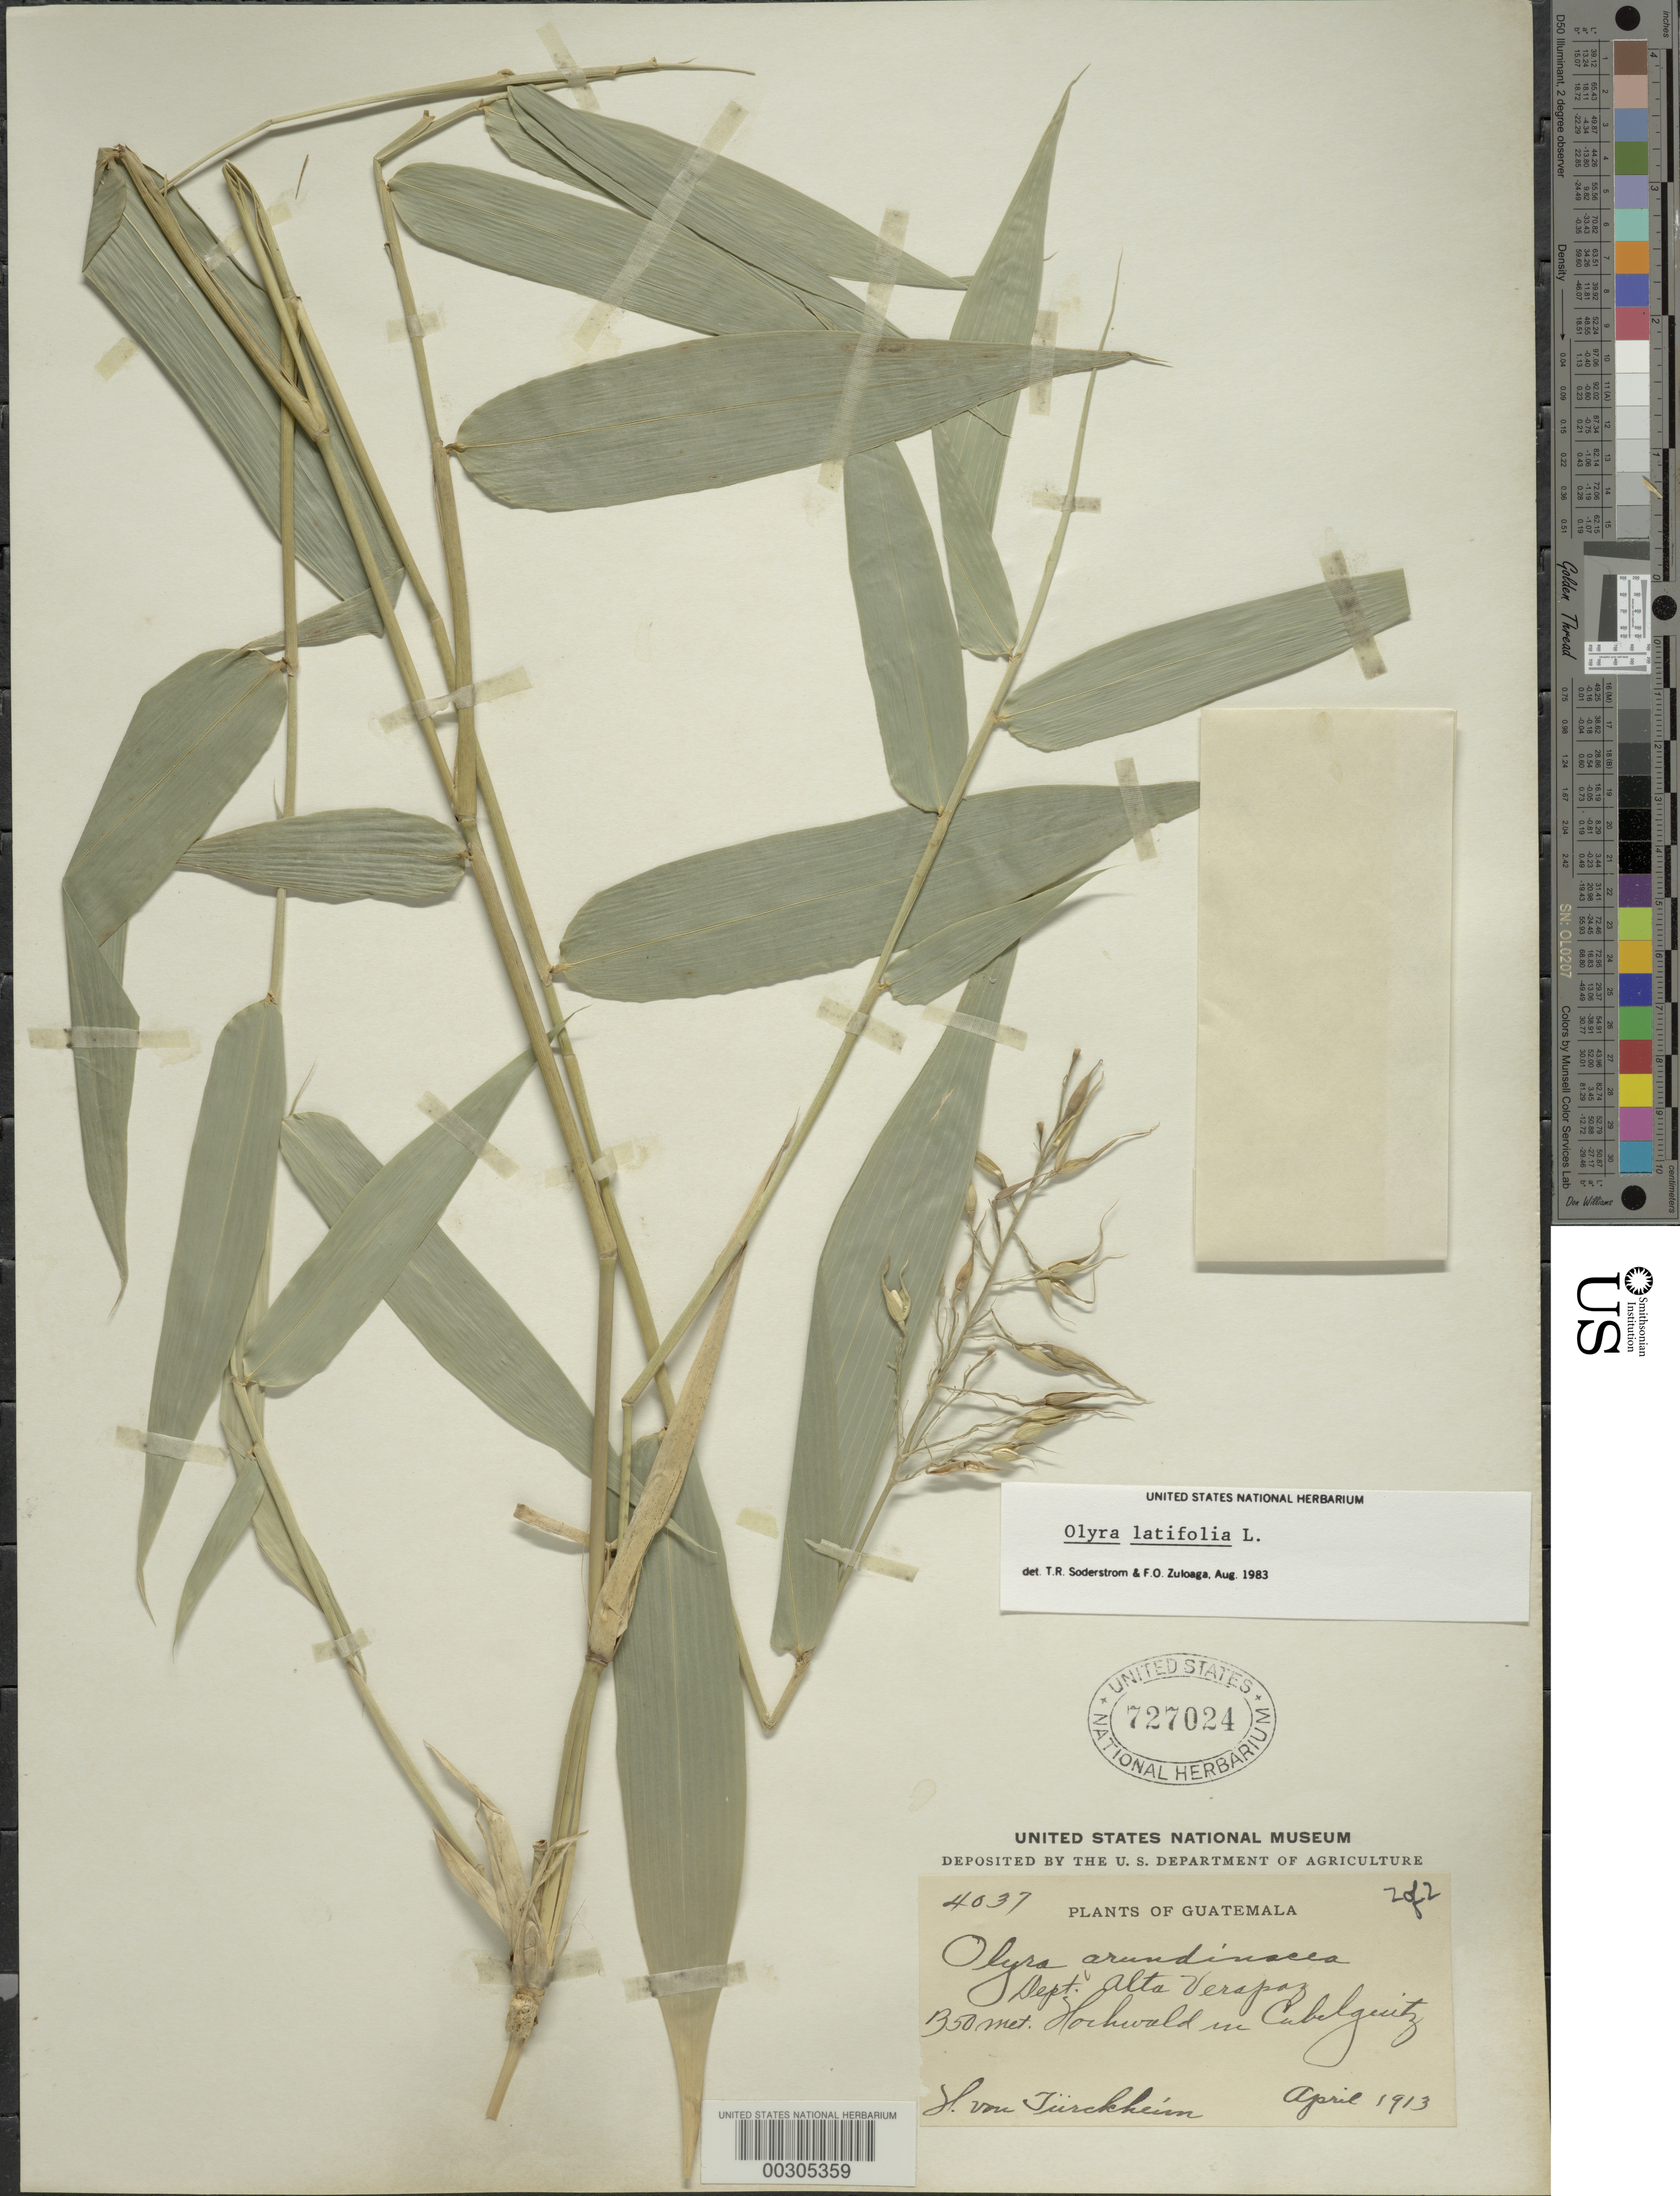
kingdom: Plantae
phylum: Tracheophyta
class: Liliopsida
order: Poales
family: Poaceae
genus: Olyra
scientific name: Olyra latifolia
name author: L.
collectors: H. von Türckheim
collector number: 4037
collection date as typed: Apr 1913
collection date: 1913-04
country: Guatemala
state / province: Alta Verapaz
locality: Cubilquitz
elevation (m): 350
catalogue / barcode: US 727024